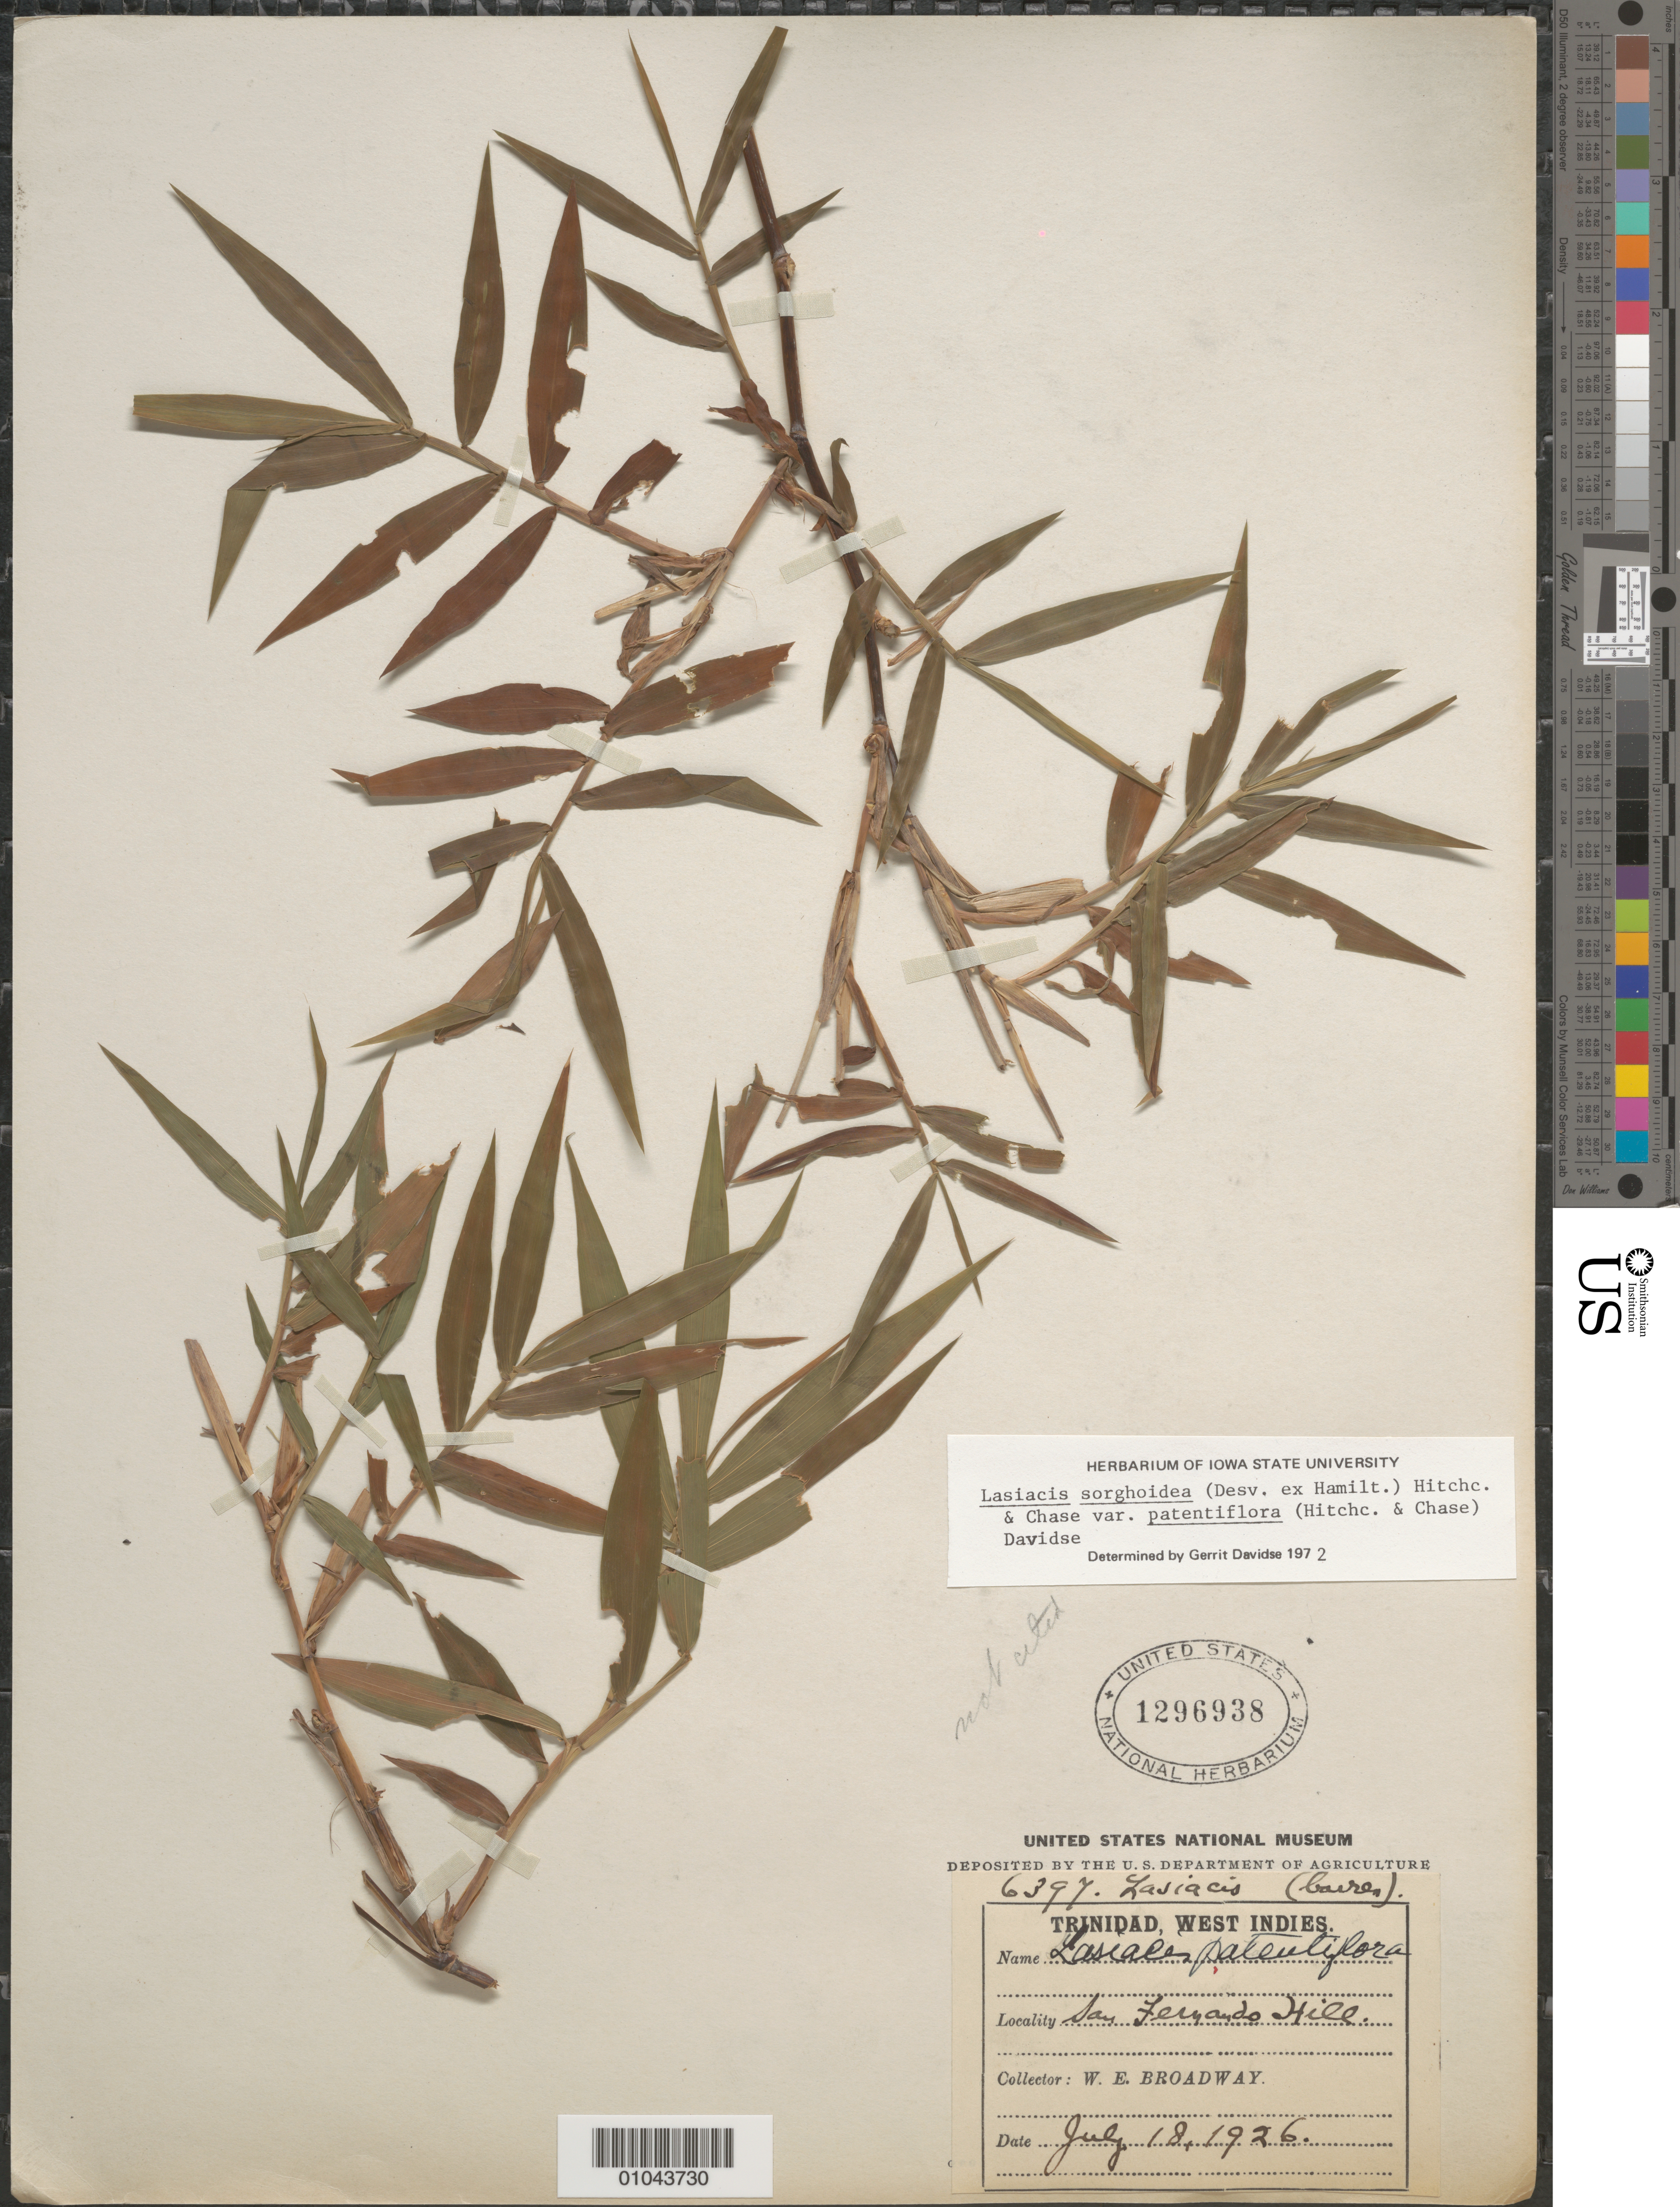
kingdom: Plantae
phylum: Tracheophyta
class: Liliopsida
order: Poales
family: Poaceae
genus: Lasiacis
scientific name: Lasiacis sorghoidea var. patentiflora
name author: (Hitchc. & Chase) Davidse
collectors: W. E. Broadway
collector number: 6397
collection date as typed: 18 Jul 1926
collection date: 1926-07-18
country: Trinidad and Tobago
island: Trinidad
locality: San Fernando Hill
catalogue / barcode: US 1296938